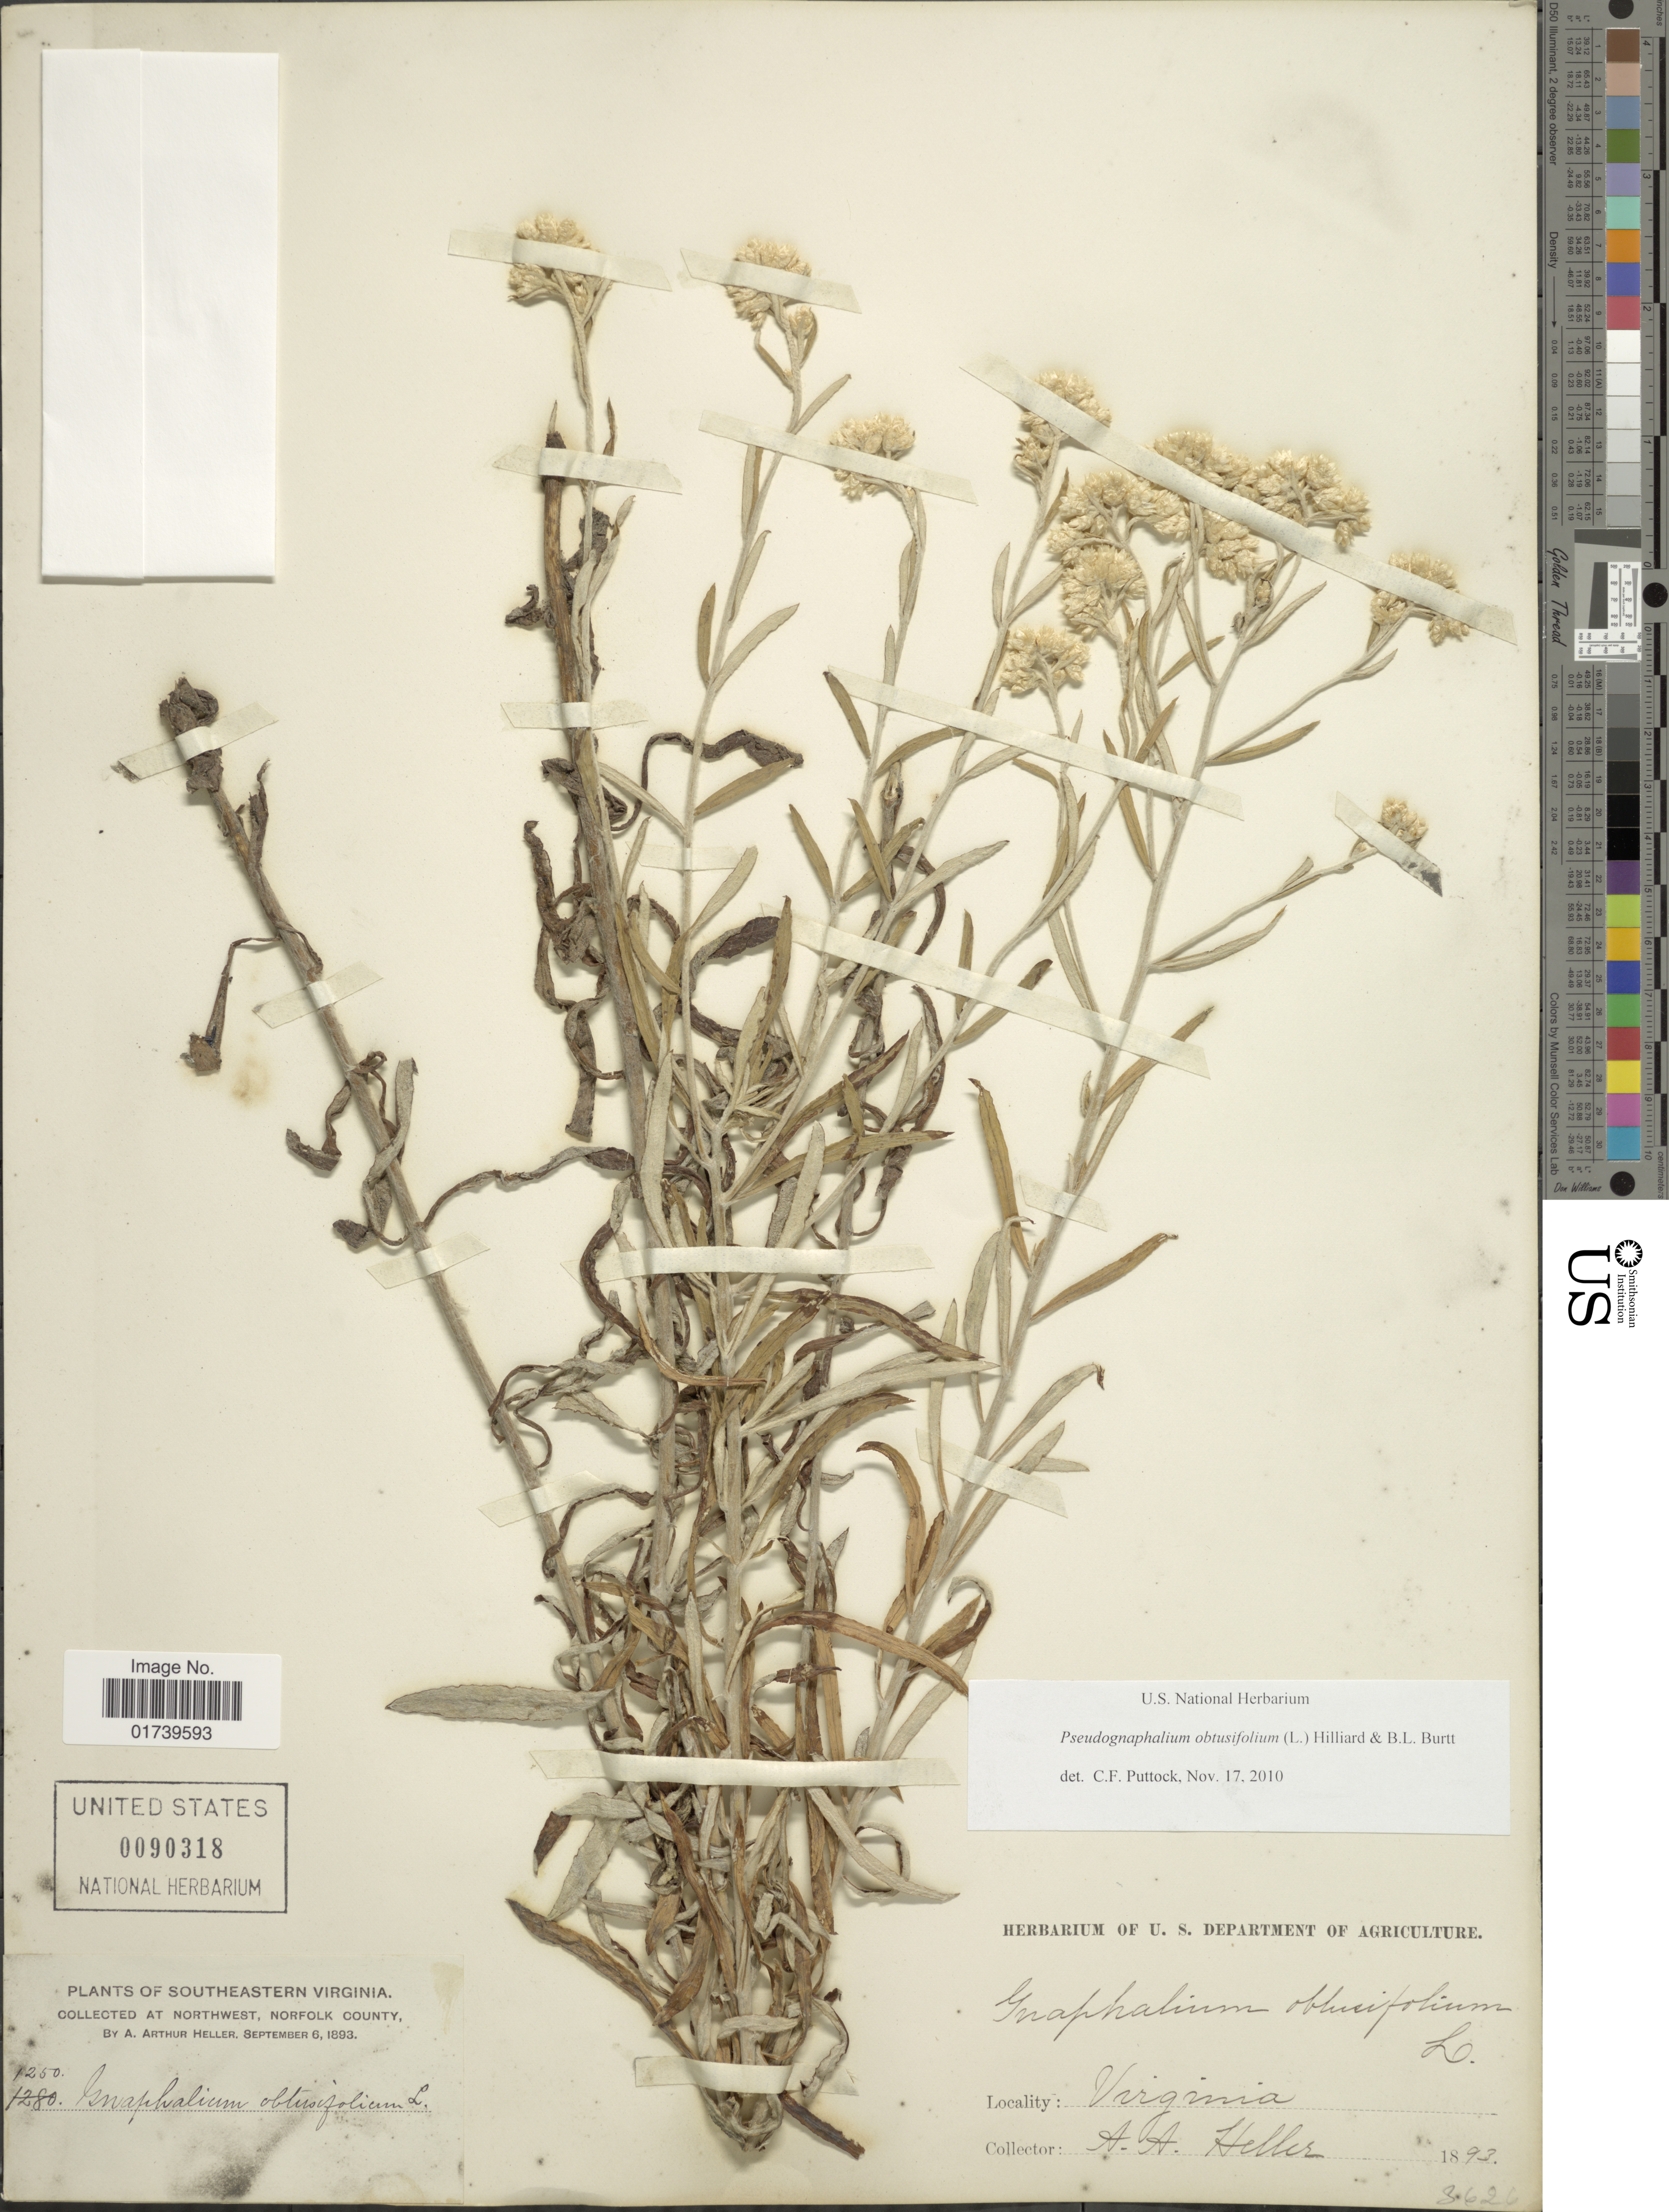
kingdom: Plantae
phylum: Tracheophyta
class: Magnoliopsida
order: Asterales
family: Asteraceae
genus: Pseudognaphalium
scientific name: Pseudognaphalium obtusifolium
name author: (L.) Hilliard & B.L. Burtt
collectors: A. A. Heller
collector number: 1250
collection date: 1893-09-06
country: United States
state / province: Virginia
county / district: City of Norfolk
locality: Southeastern Virginia, Northwest. Norfolk county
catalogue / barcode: US 90318